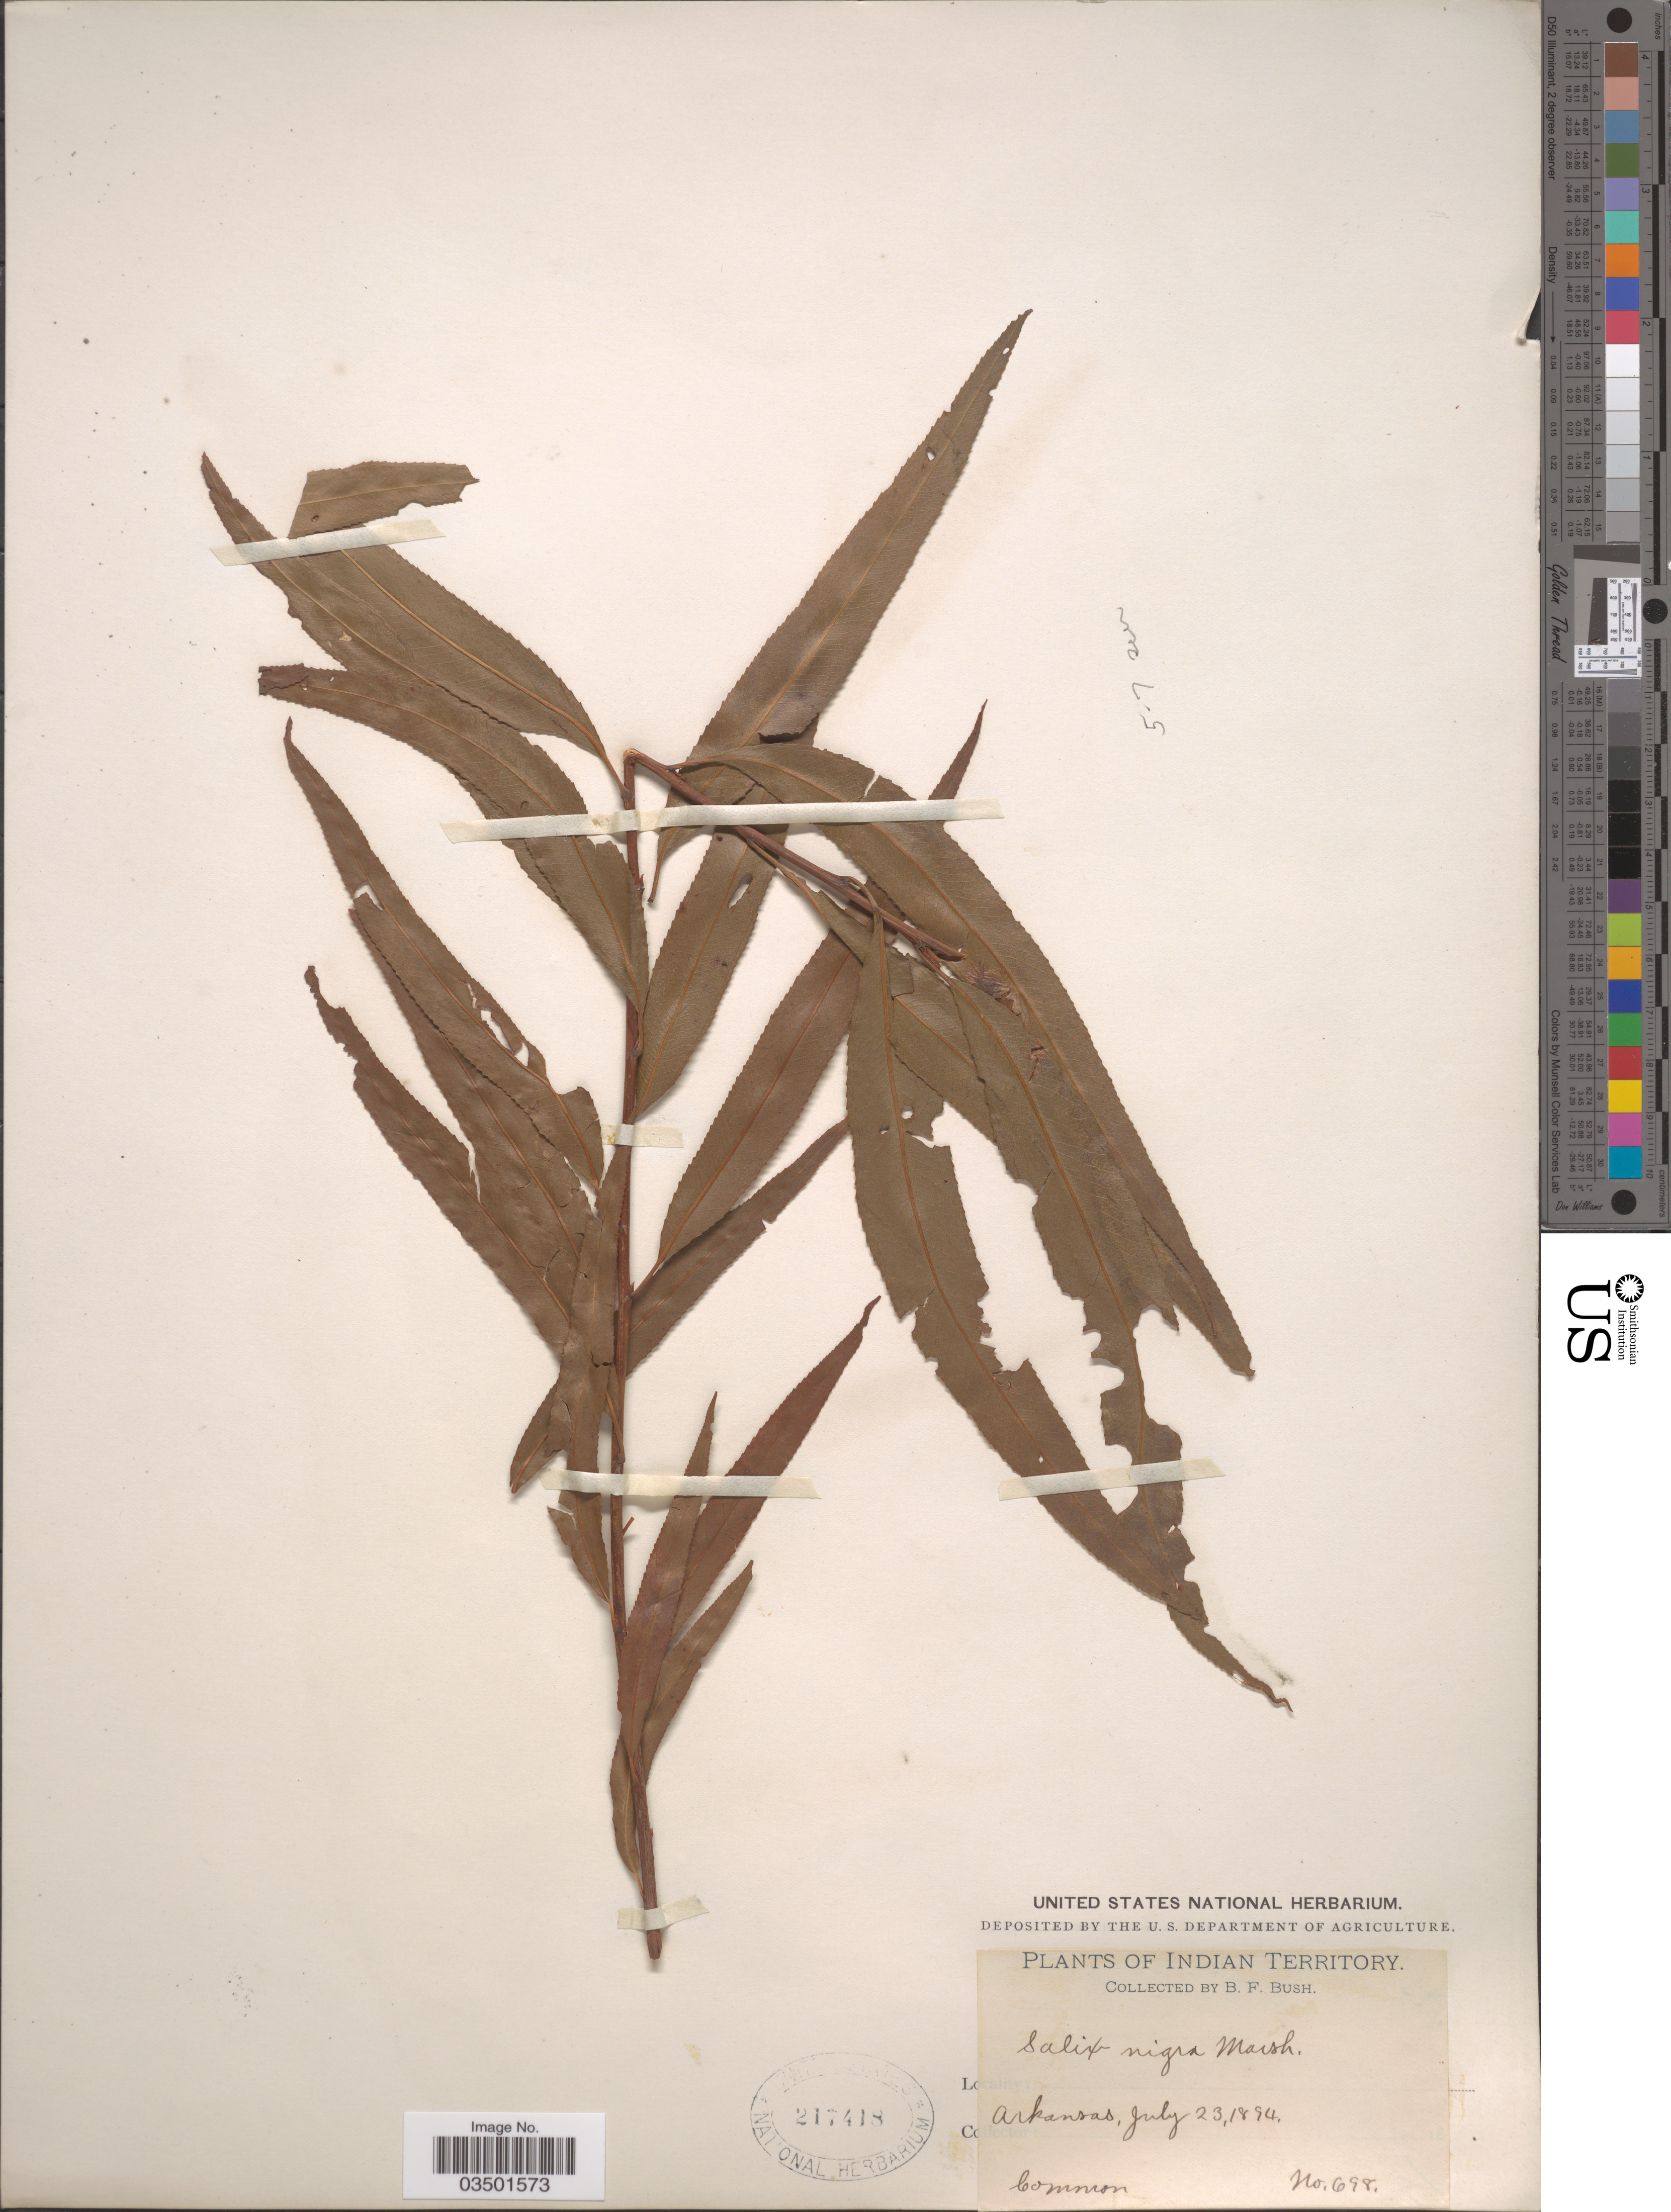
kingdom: Plantae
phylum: Tracheophyta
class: Magnoliopsida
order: Malpighiales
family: Salicaceae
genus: Salix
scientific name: Salix nigra var. lindheimeri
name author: C.K. Schneid.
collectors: B. F. Bush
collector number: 698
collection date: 1894-07-23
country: United States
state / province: Arkansas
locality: Indian Territory.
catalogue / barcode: US 217418